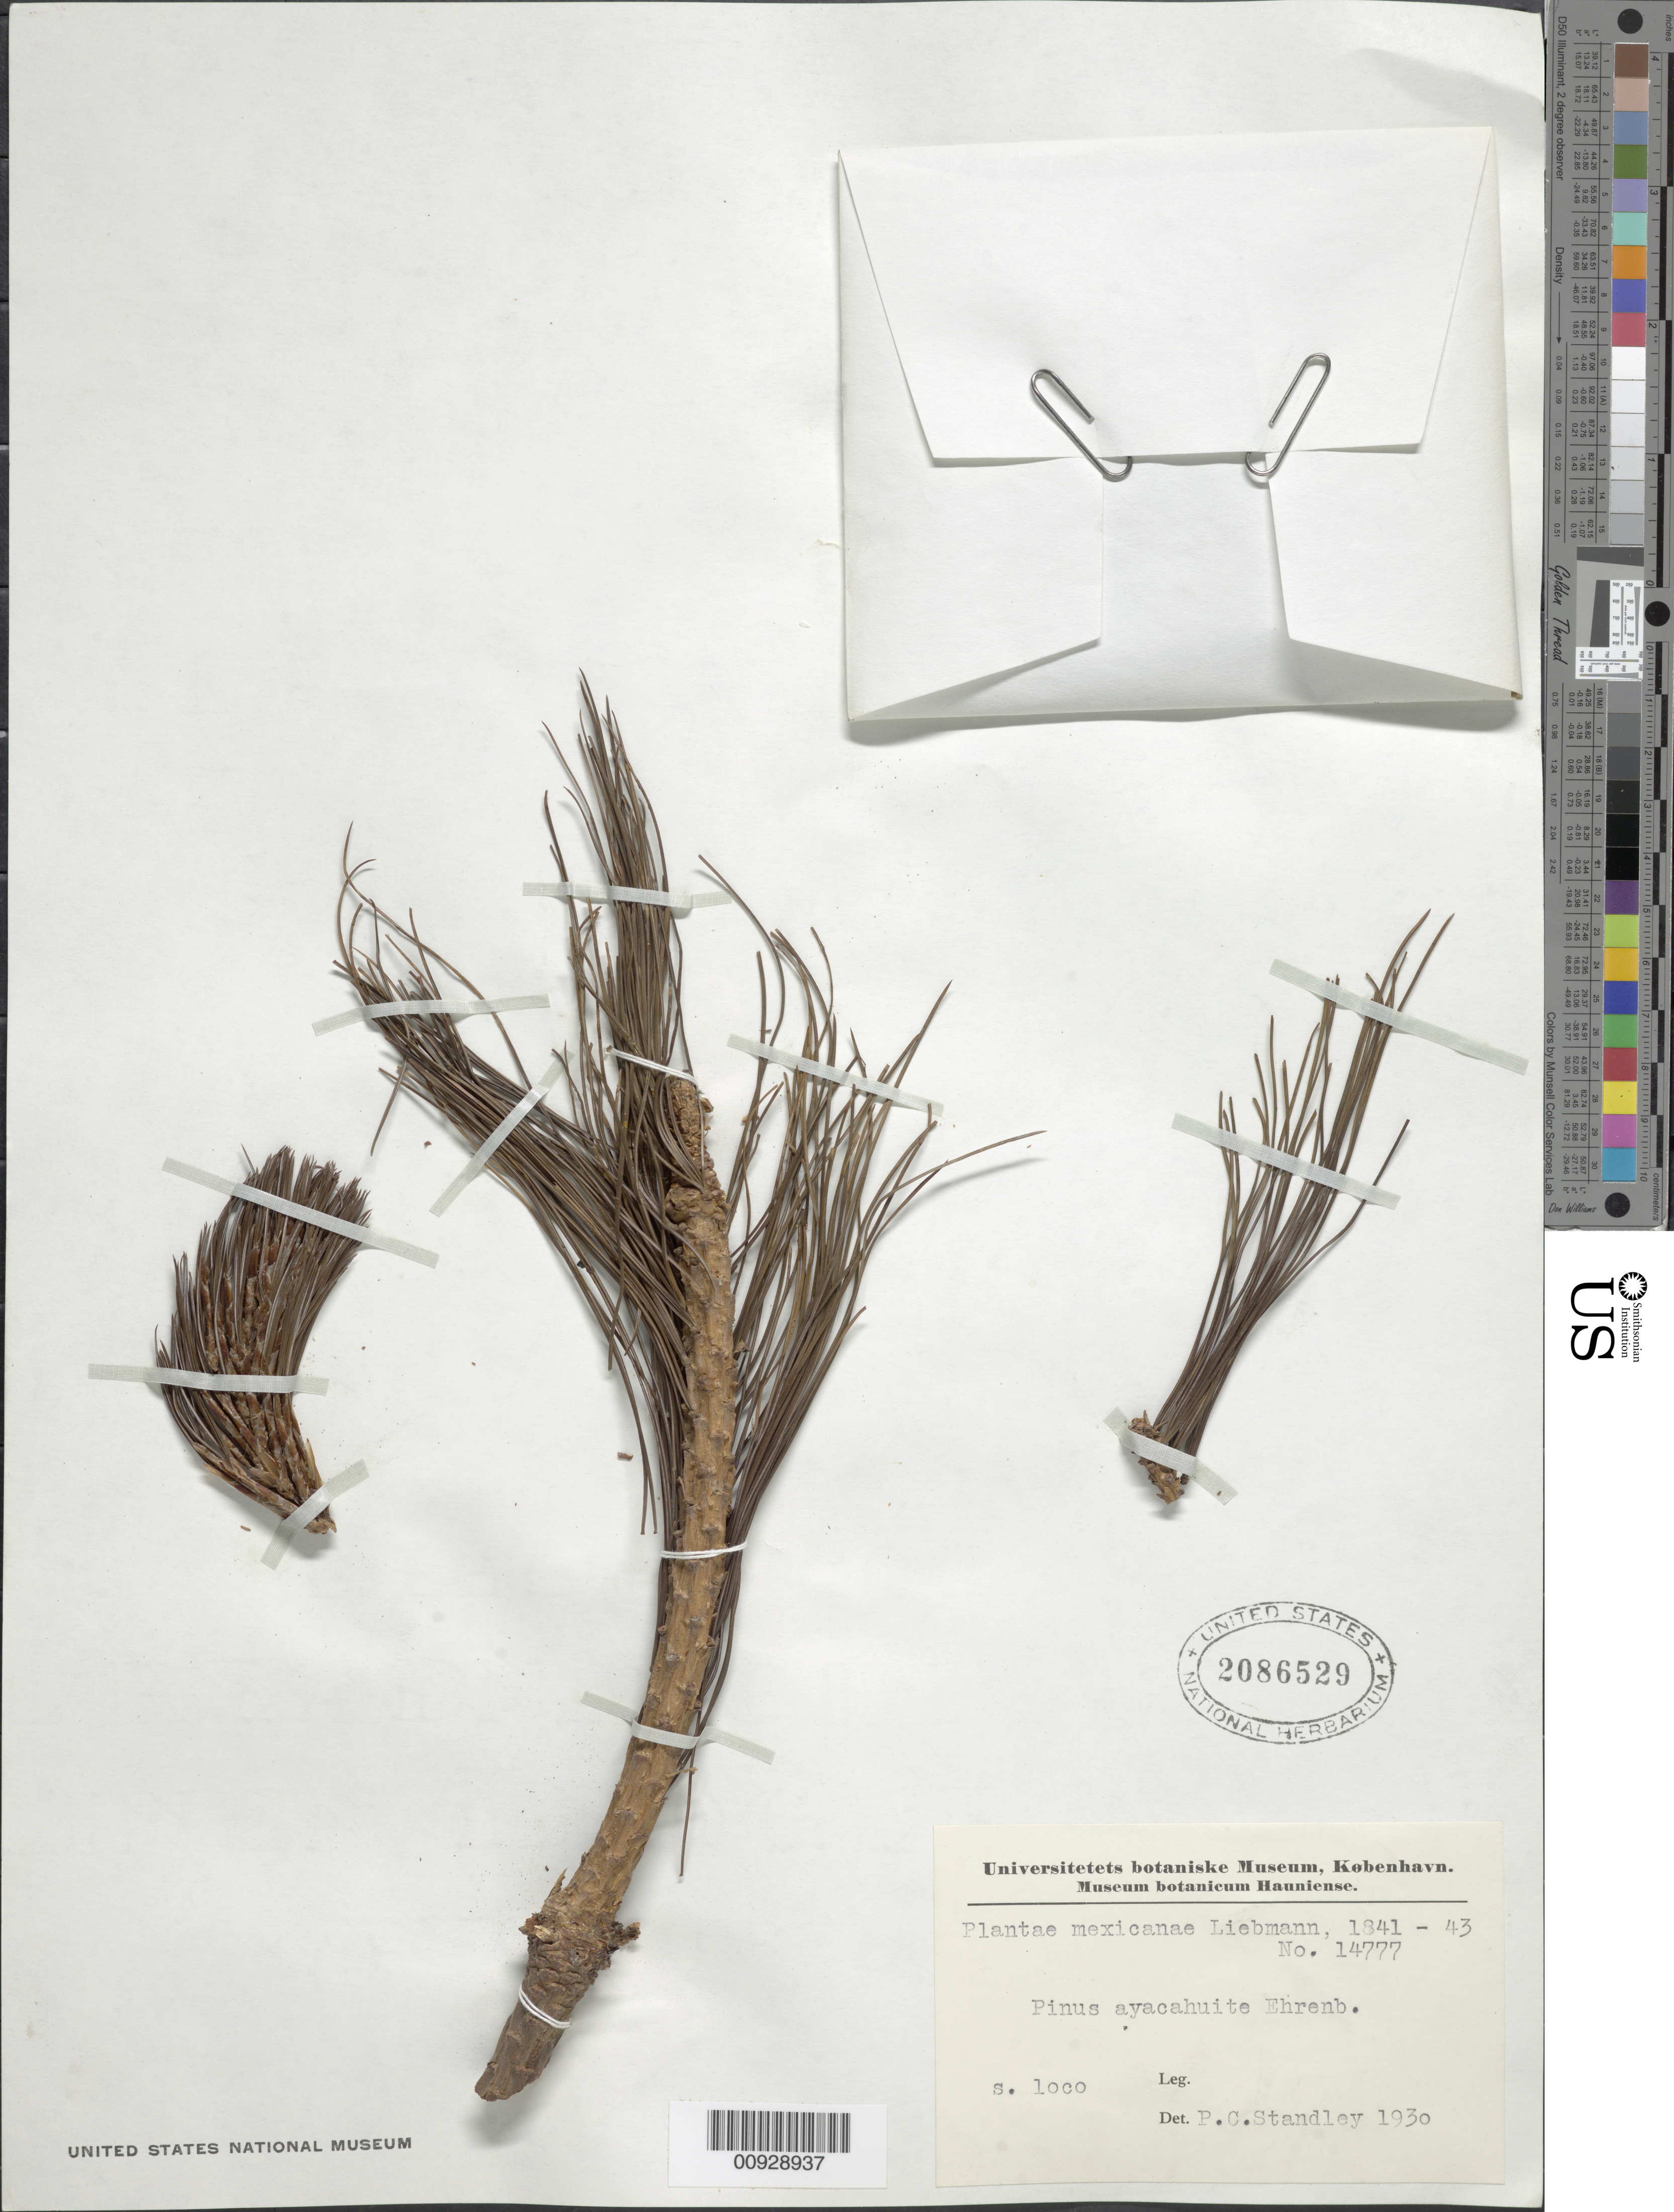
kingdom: Plantae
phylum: Tracheophyta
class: Pinopsida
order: Pinales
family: Pinaceae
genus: Pinus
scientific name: Pinus ayacahuite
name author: Ehrenb. ex Schltdl.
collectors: F. M. Liebmann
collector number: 14777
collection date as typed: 1841 to -- --- 1843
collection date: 1841/1843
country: Mexico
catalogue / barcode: US 2086529